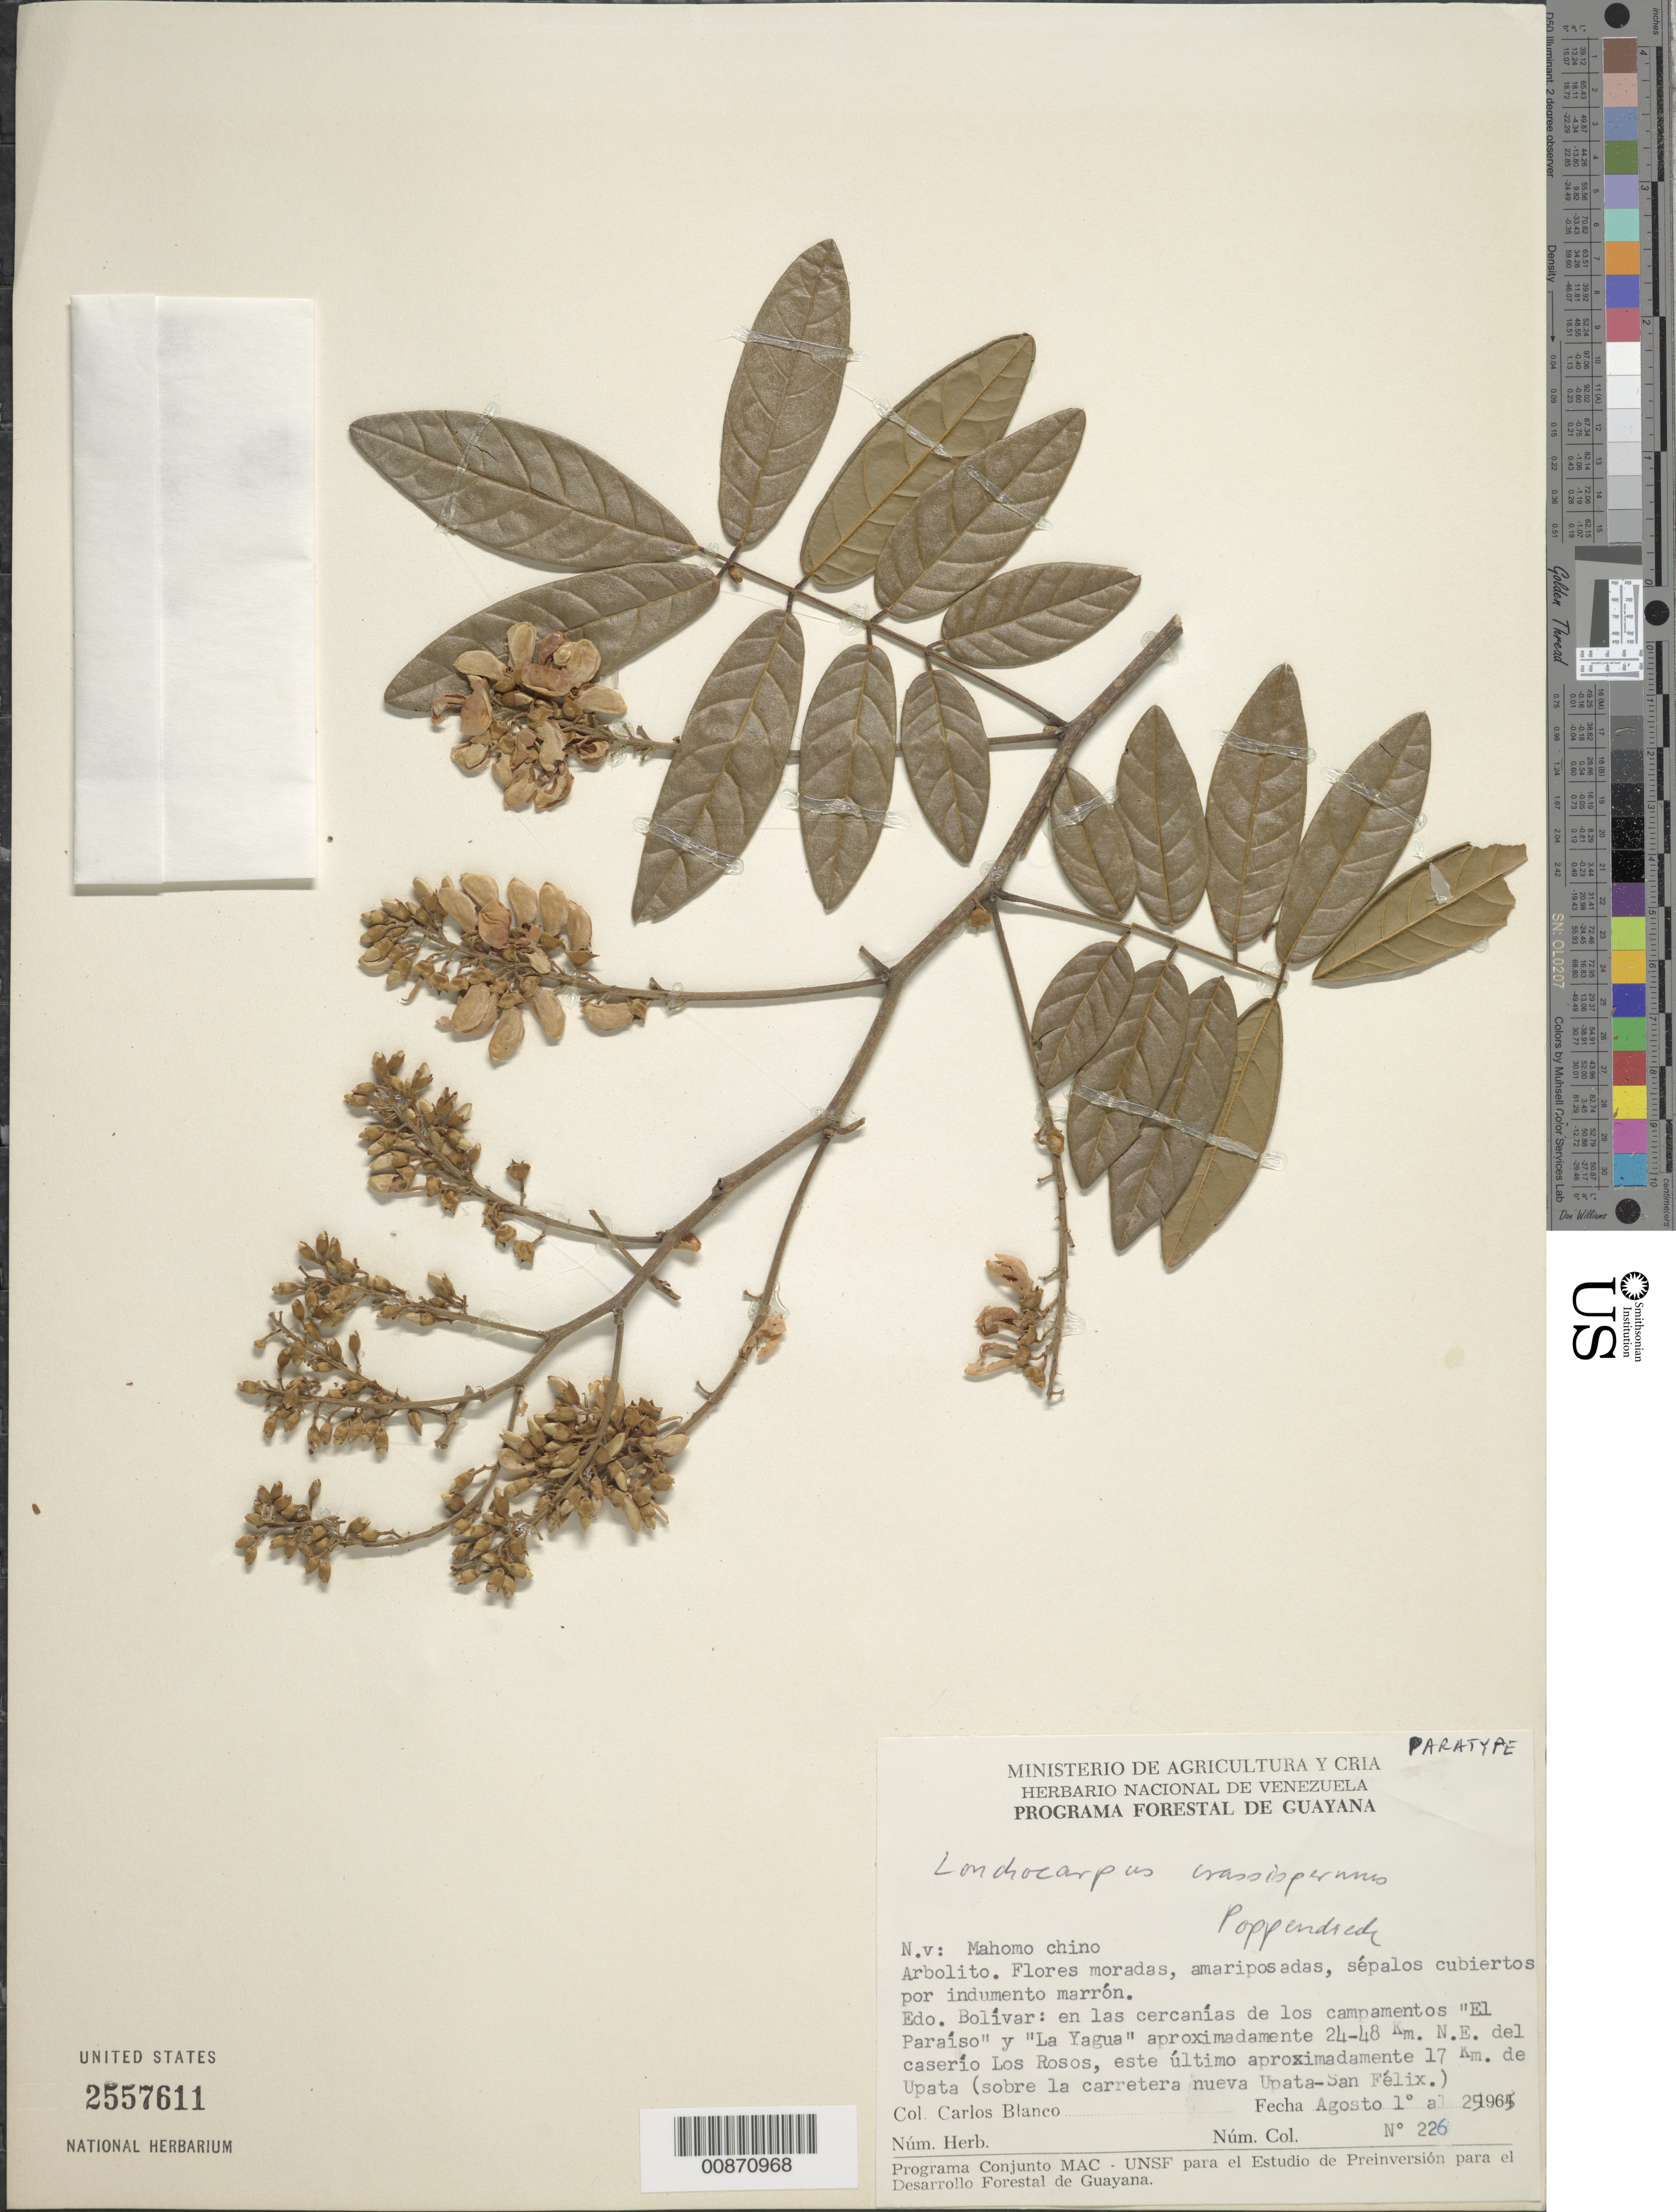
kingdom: Plantae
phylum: Tracheophyta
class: Magnoliopsida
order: Fabales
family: Fabaceae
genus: Lonchocarpus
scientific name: Lonchocarpus crassispermus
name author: Poppend.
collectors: C. A. Blanco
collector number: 226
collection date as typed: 1-Aug-65 to 25-Aug-65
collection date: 1965-08-01/1965-08-25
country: Venezuela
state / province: Bolívar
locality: Campamentos "El Paraiso" y "La Yagua", 24-48 km NE del caserío Los Rosos, 17 km E de Upata (sobre la carretera nueva Upata-San Felix)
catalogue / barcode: US 2557611